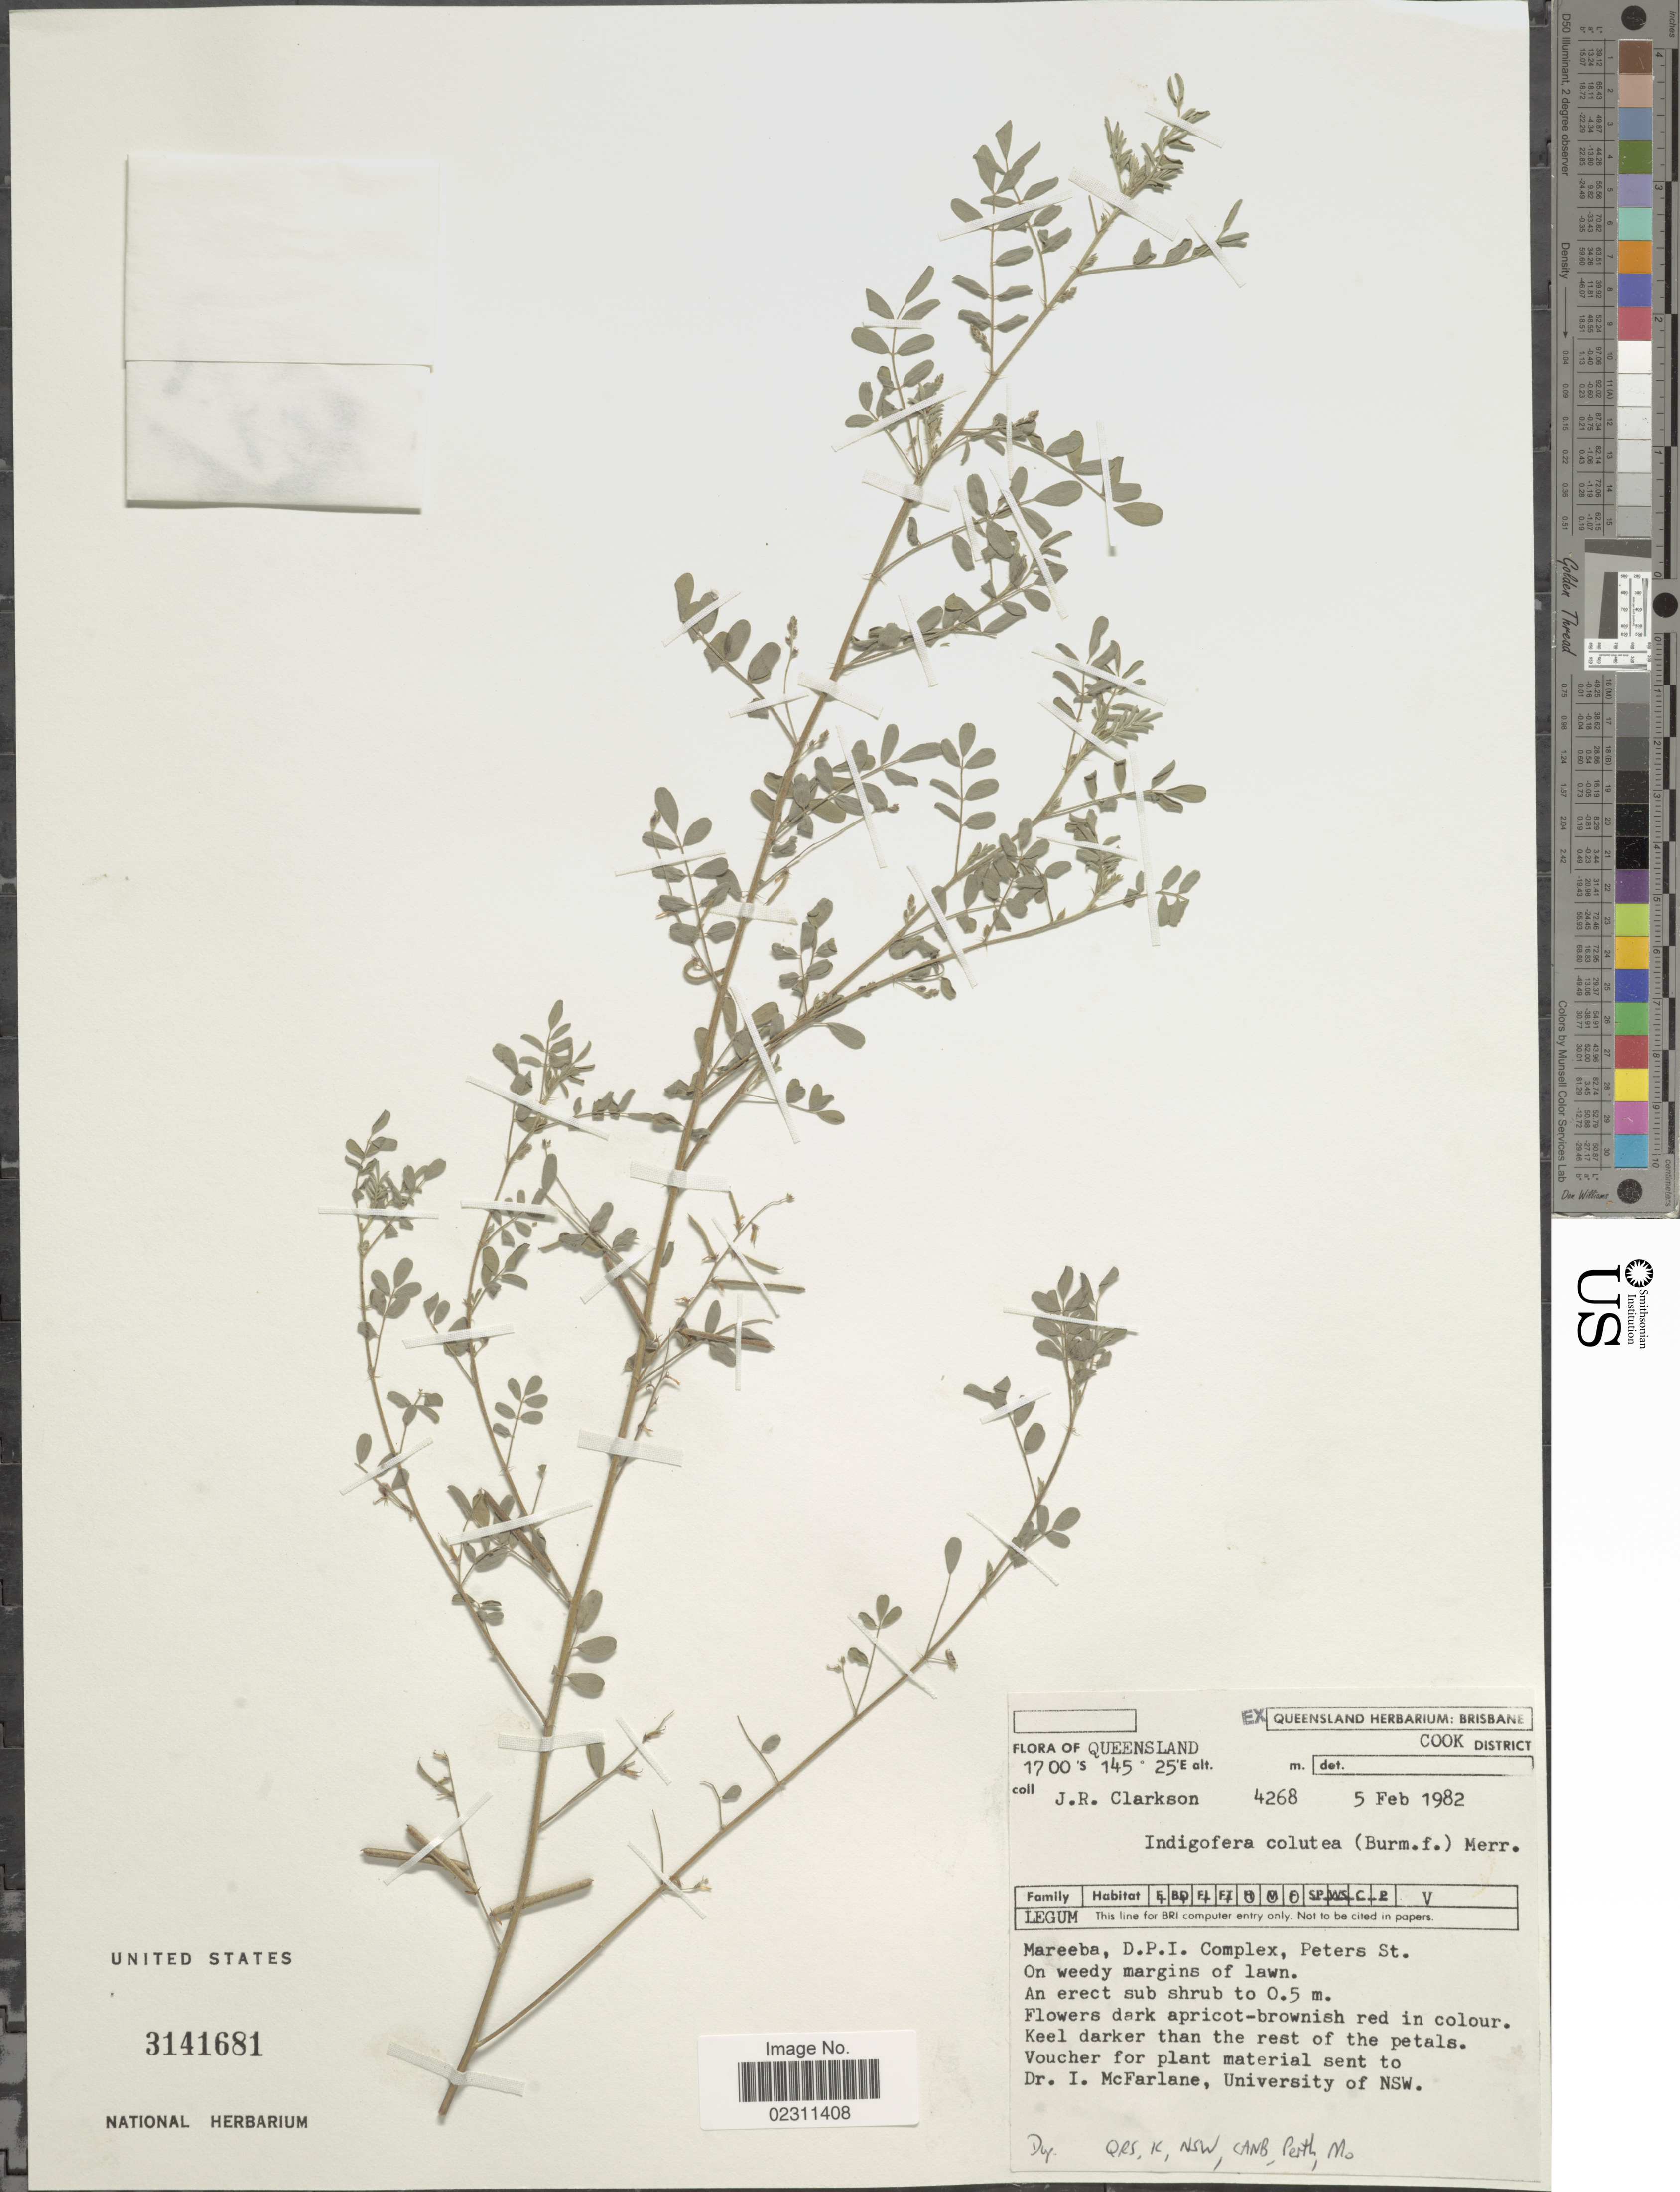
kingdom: Plantae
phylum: Tracheophyta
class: Magnoliopsida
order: Fabales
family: Fabaceae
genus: Indigofera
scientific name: Indigofera colutea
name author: (Burm. f.) Merr.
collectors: J. Clarkson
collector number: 4268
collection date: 1982-02-05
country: Australia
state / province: Queensland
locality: Cook District. Mareeba, D.P.I. Complex, Peters St.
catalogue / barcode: US 3141681